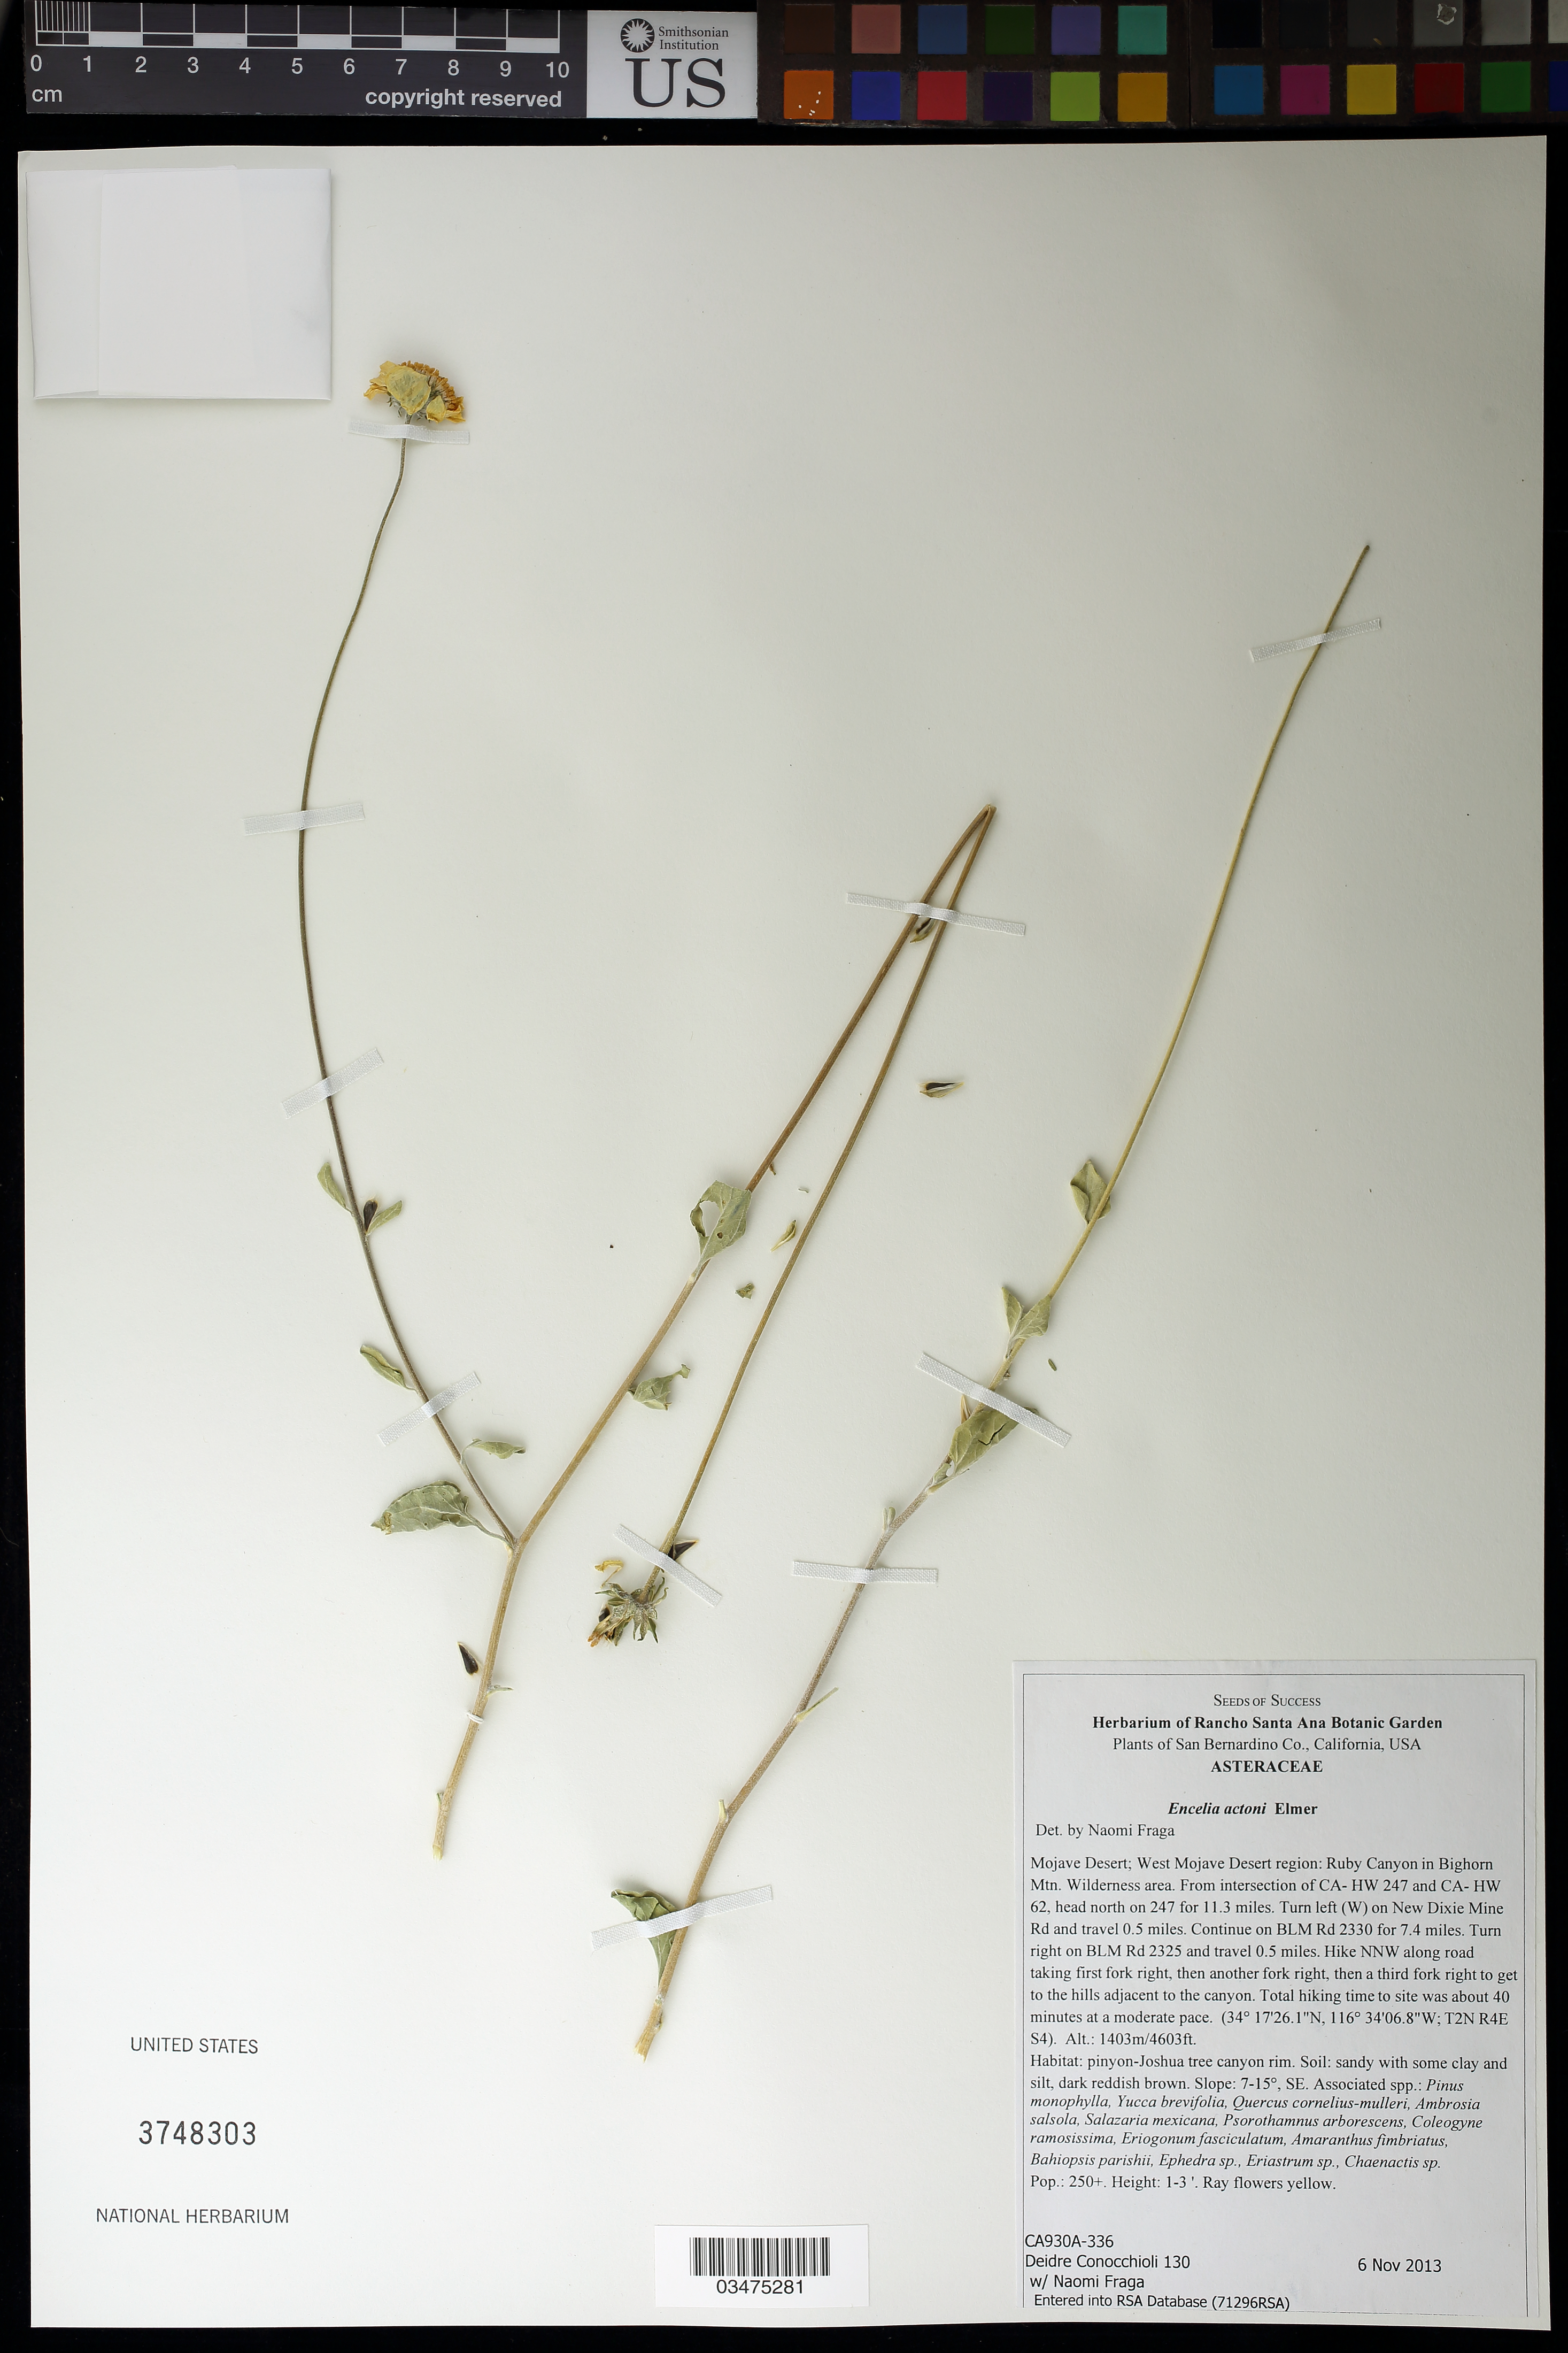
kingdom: Plantae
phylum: Tracheophyta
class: Magnoliopsida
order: Asterales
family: Asteraceae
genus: Encelia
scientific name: Encelia actoni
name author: Elmer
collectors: D. Conocchioli & S. De Groot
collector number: CA930A-336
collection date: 2013-11-06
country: United States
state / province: California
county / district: San Bernardino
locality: West Mojave Desert, Ruby Canyon in Bighorn Mtn Wilderness area.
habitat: Pinyon-Joshua tree canyon rim. Soil: sandy with some clay and slit, dark reddish brown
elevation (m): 1403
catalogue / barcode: US 3748303